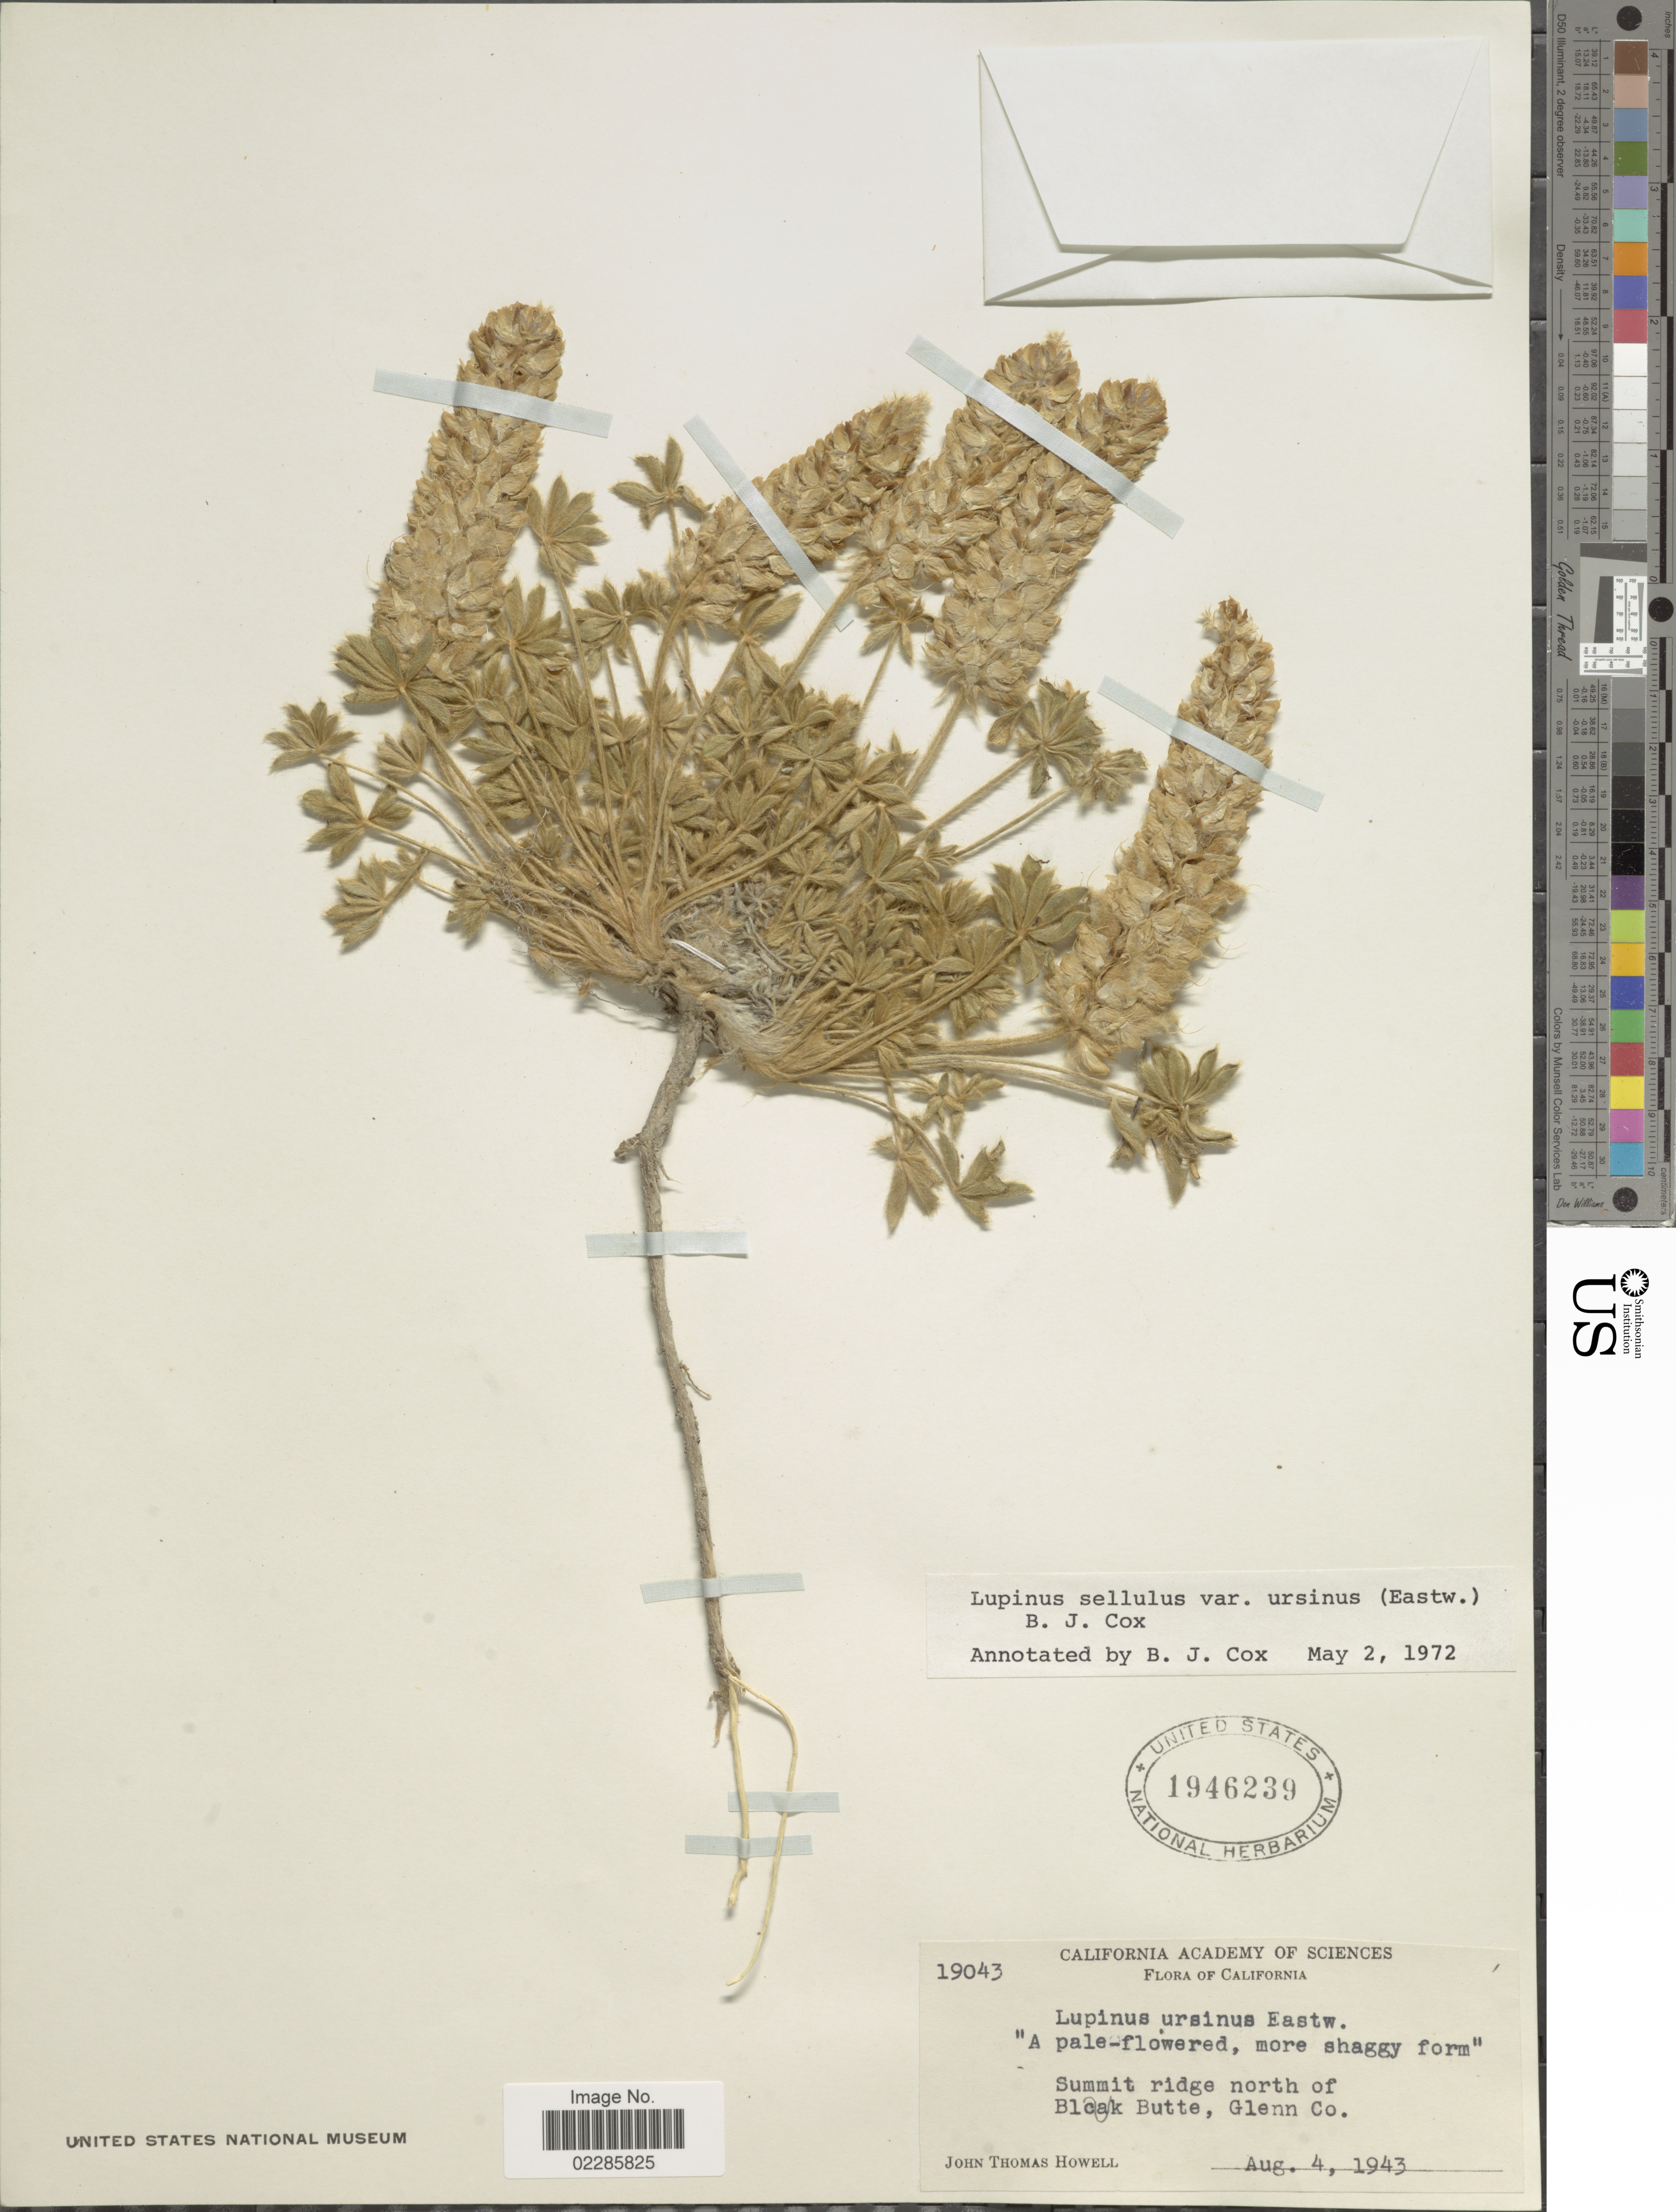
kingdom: Plantae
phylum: Tracheophyta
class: Magnoliopsida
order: Fabales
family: Fabaceae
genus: Lupinus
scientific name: Lupinus sellulus var. ursinus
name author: (Eastw.) B.J. Cox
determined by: Cox, B. J.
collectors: J. T. Howell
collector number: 19043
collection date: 1943-08-04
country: United States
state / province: California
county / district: Glenn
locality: Summit ridge north of Black Butte, Glenn Co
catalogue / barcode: US 1946239